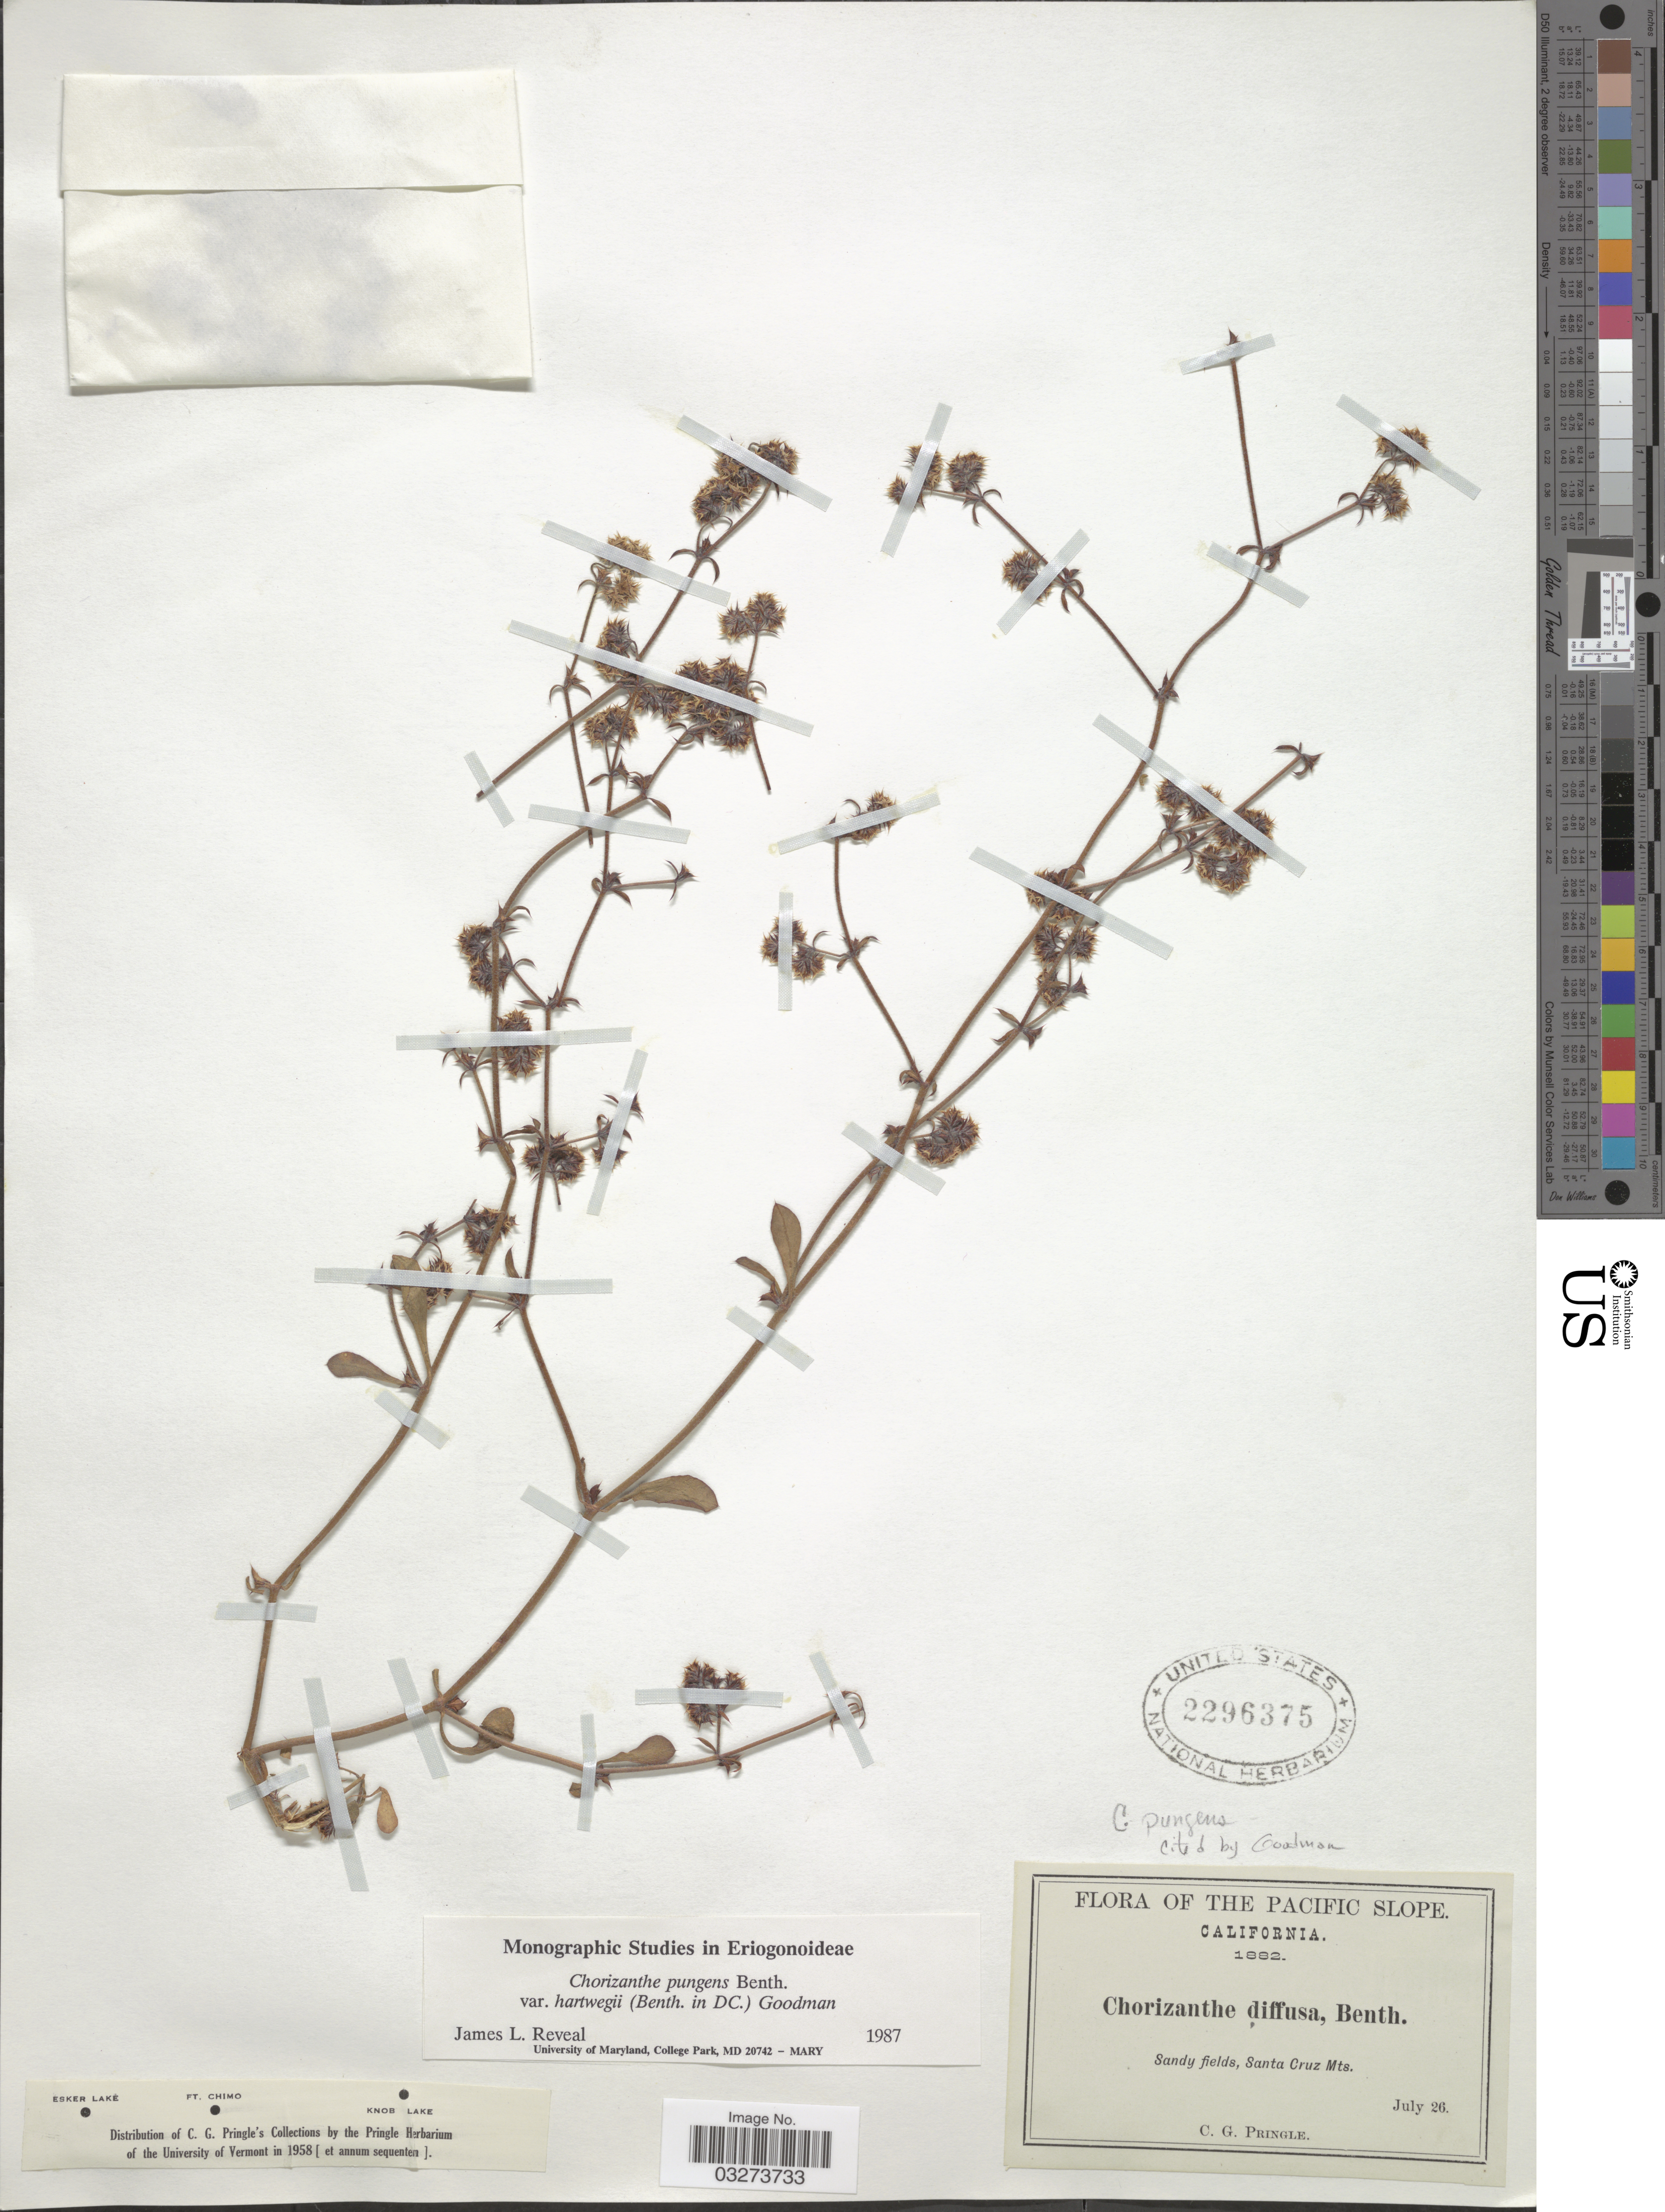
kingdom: Plantae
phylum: Tracheophyta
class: Magnoliopsida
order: Caryophyllales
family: Polygonaceae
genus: Chorizanthe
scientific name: Chorizanthe pungens var. pungens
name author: Benth.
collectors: C. G. Pringle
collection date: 1882-07-26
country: United States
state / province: California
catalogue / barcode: US 2296375